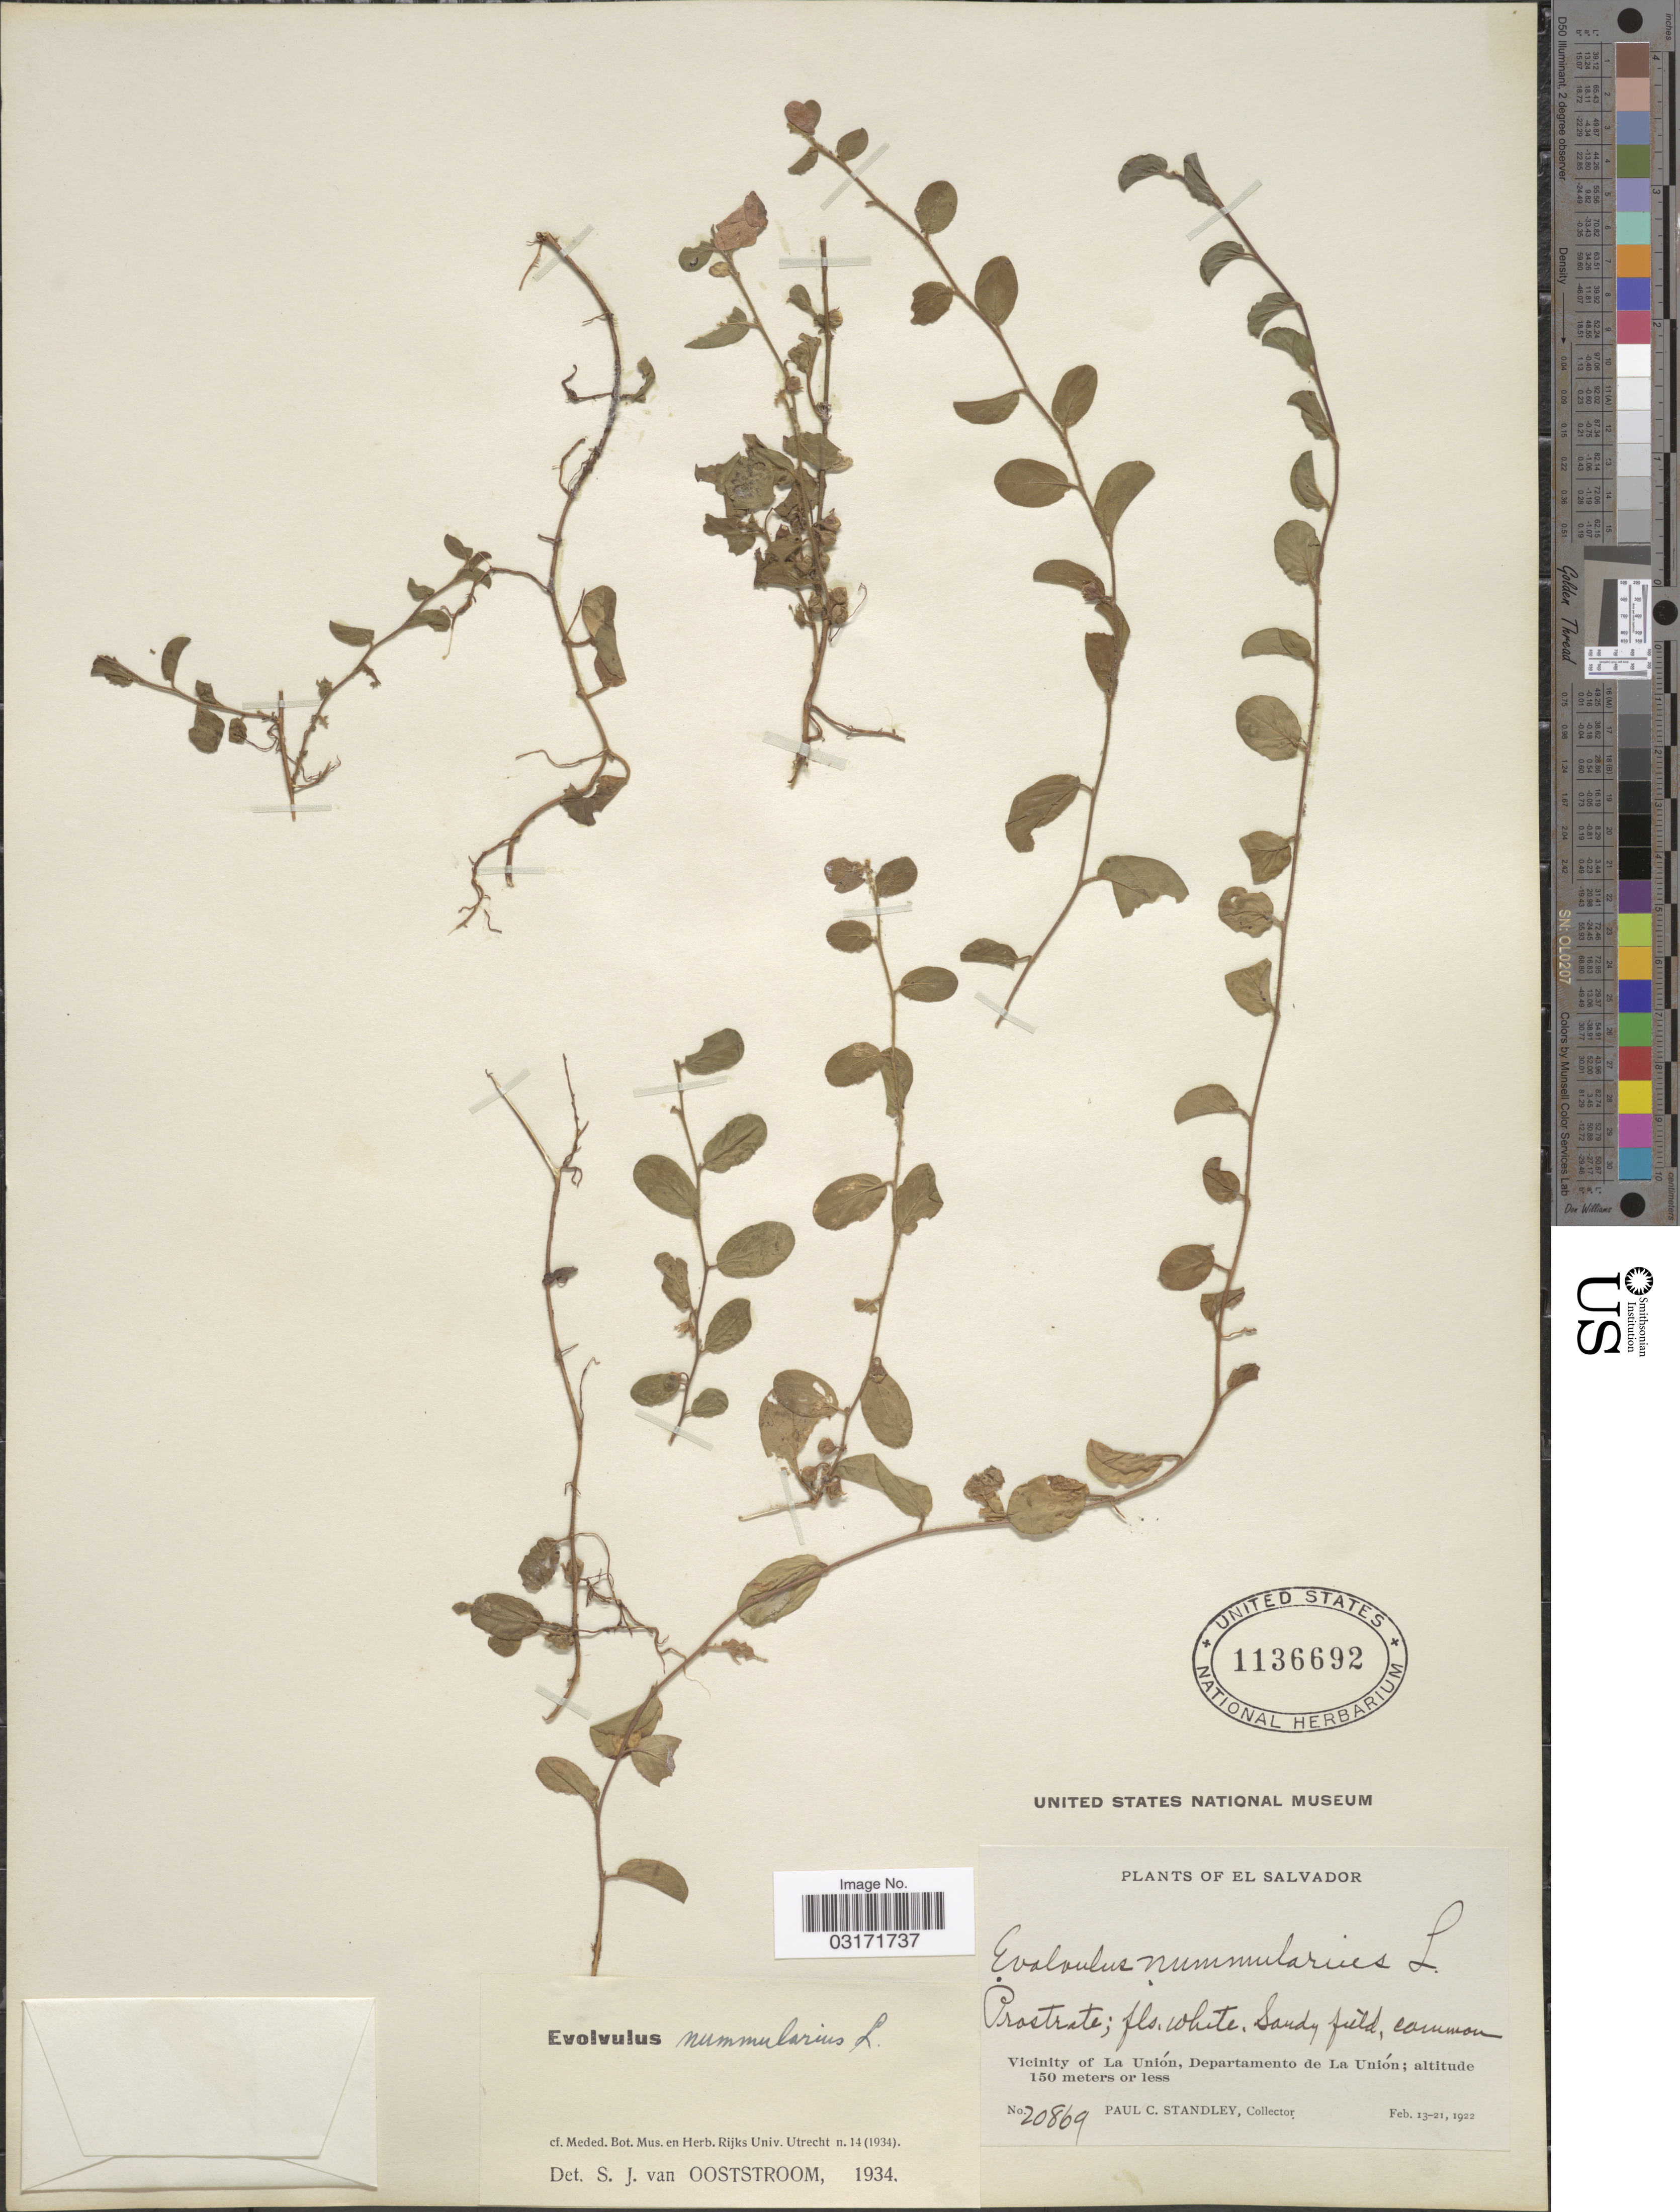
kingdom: Plantae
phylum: Tracheophyta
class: Magnoliopsida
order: Solanales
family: Convolvulaceae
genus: Evolvulus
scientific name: Evolvulus nummularius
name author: (L.) L.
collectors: P. C. Standley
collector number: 20869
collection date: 1922-02-13/1922-02-21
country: El Salvador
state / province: La Union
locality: Vicinity of La Unión, Departamento de La Unión.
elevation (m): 150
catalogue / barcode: US 1136692